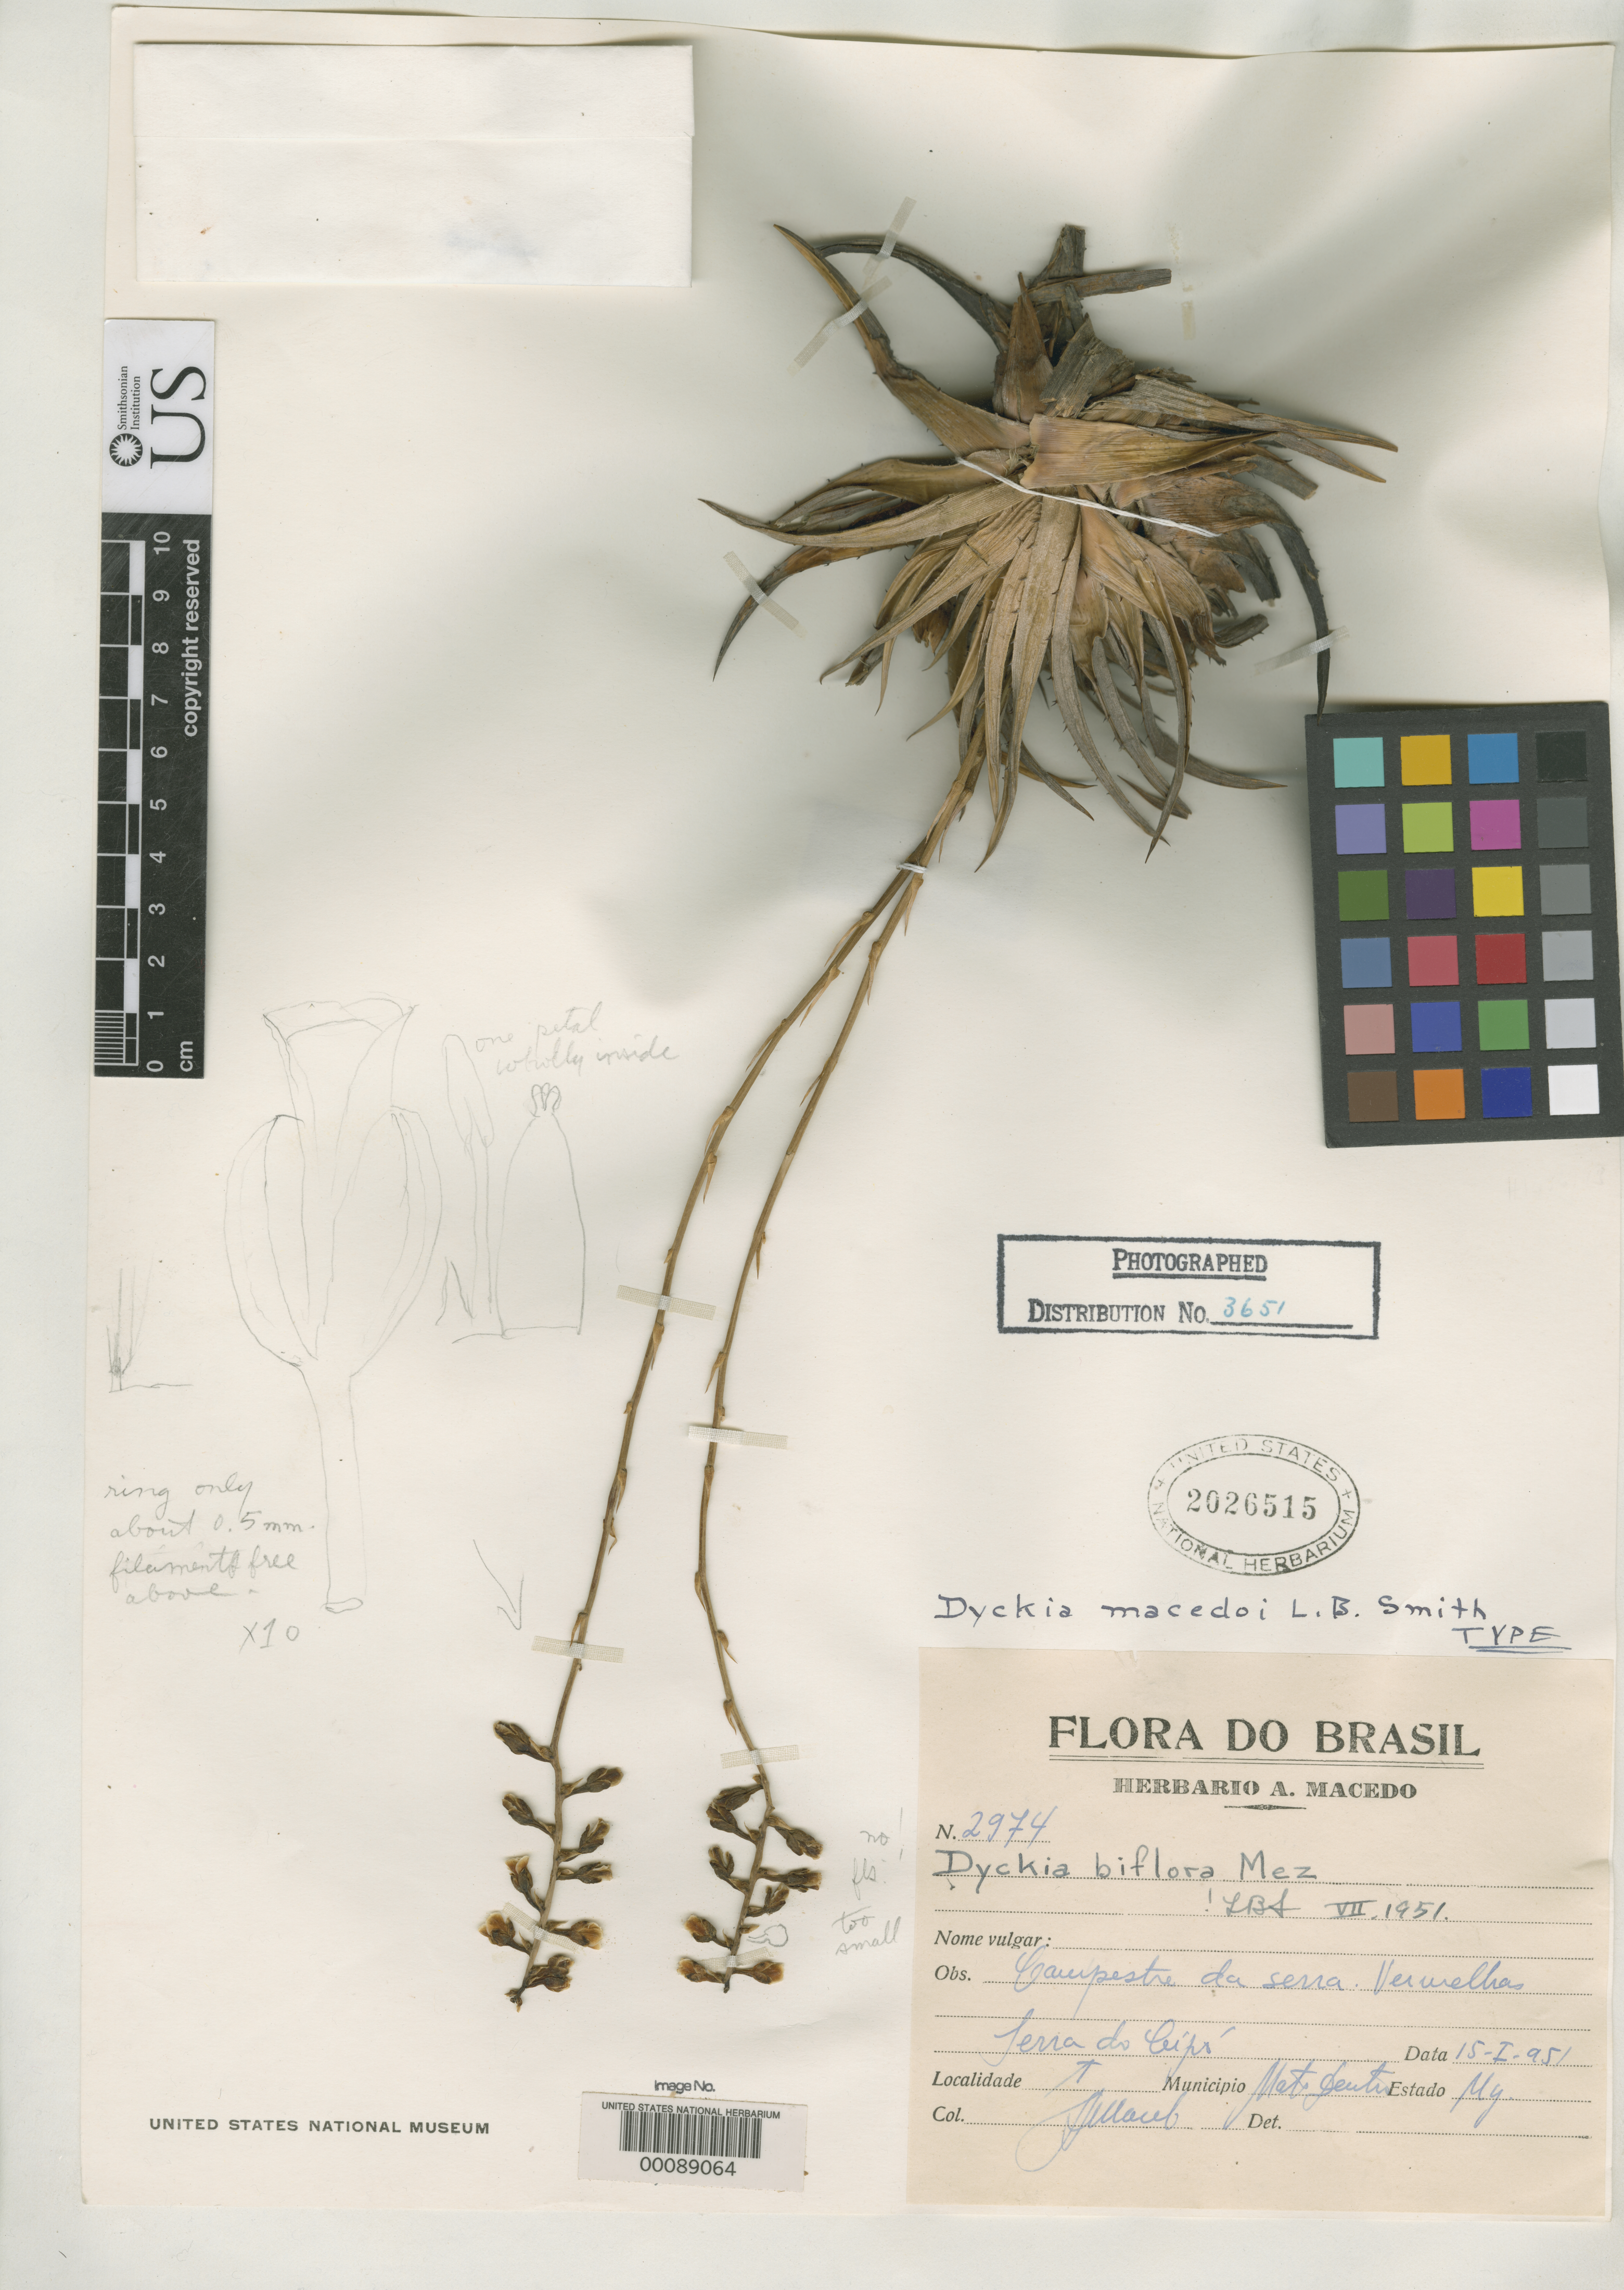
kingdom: Plantae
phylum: Tracheophyta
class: Liliopsida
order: Poales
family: Bromeliaceae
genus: Dyckia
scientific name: Dyckia macedoi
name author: L.B. Sm.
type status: Holotype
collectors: A. Macedo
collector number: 2974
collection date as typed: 15 Jan 1951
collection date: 1951-01-15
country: Brazil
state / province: Minas Gerais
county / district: Mato Dentro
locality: Serra do Cipo.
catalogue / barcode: US 2026515